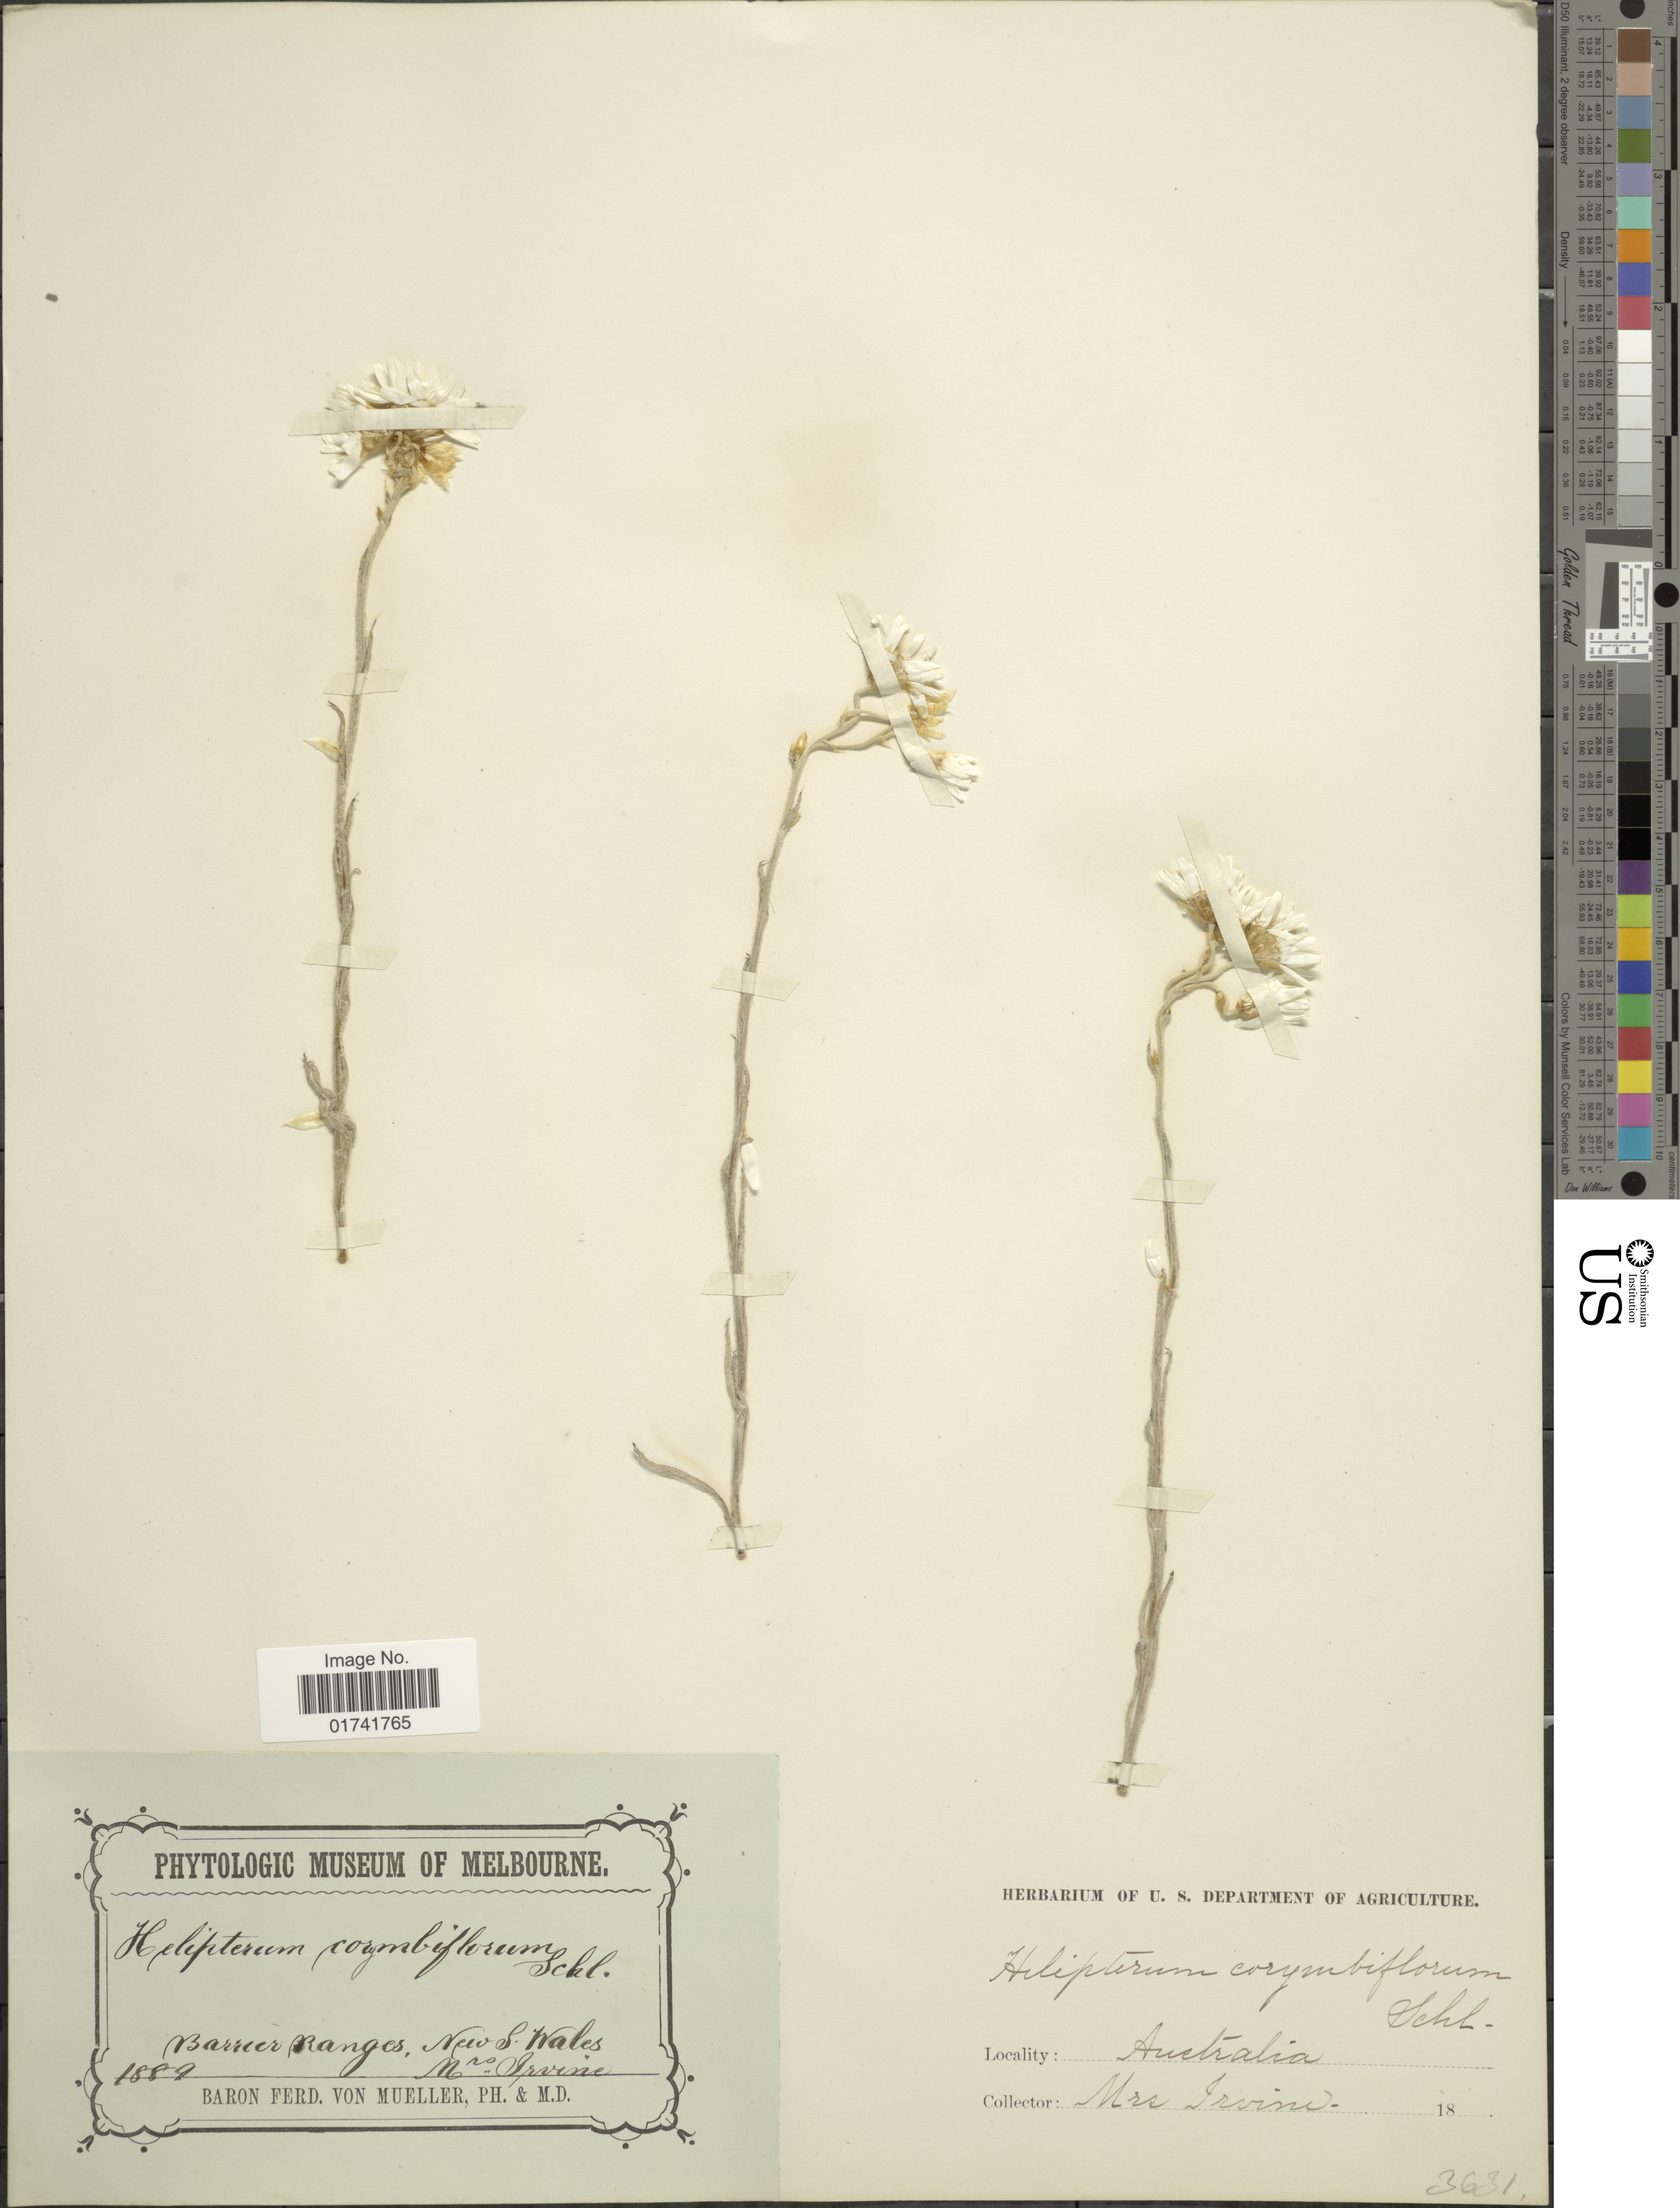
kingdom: Plantae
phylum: Tracheophyta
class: Magnoliopsida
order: Asterales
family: Asteraceae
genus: Rhodanthe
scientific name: Rhodanthe corymbiflora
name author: (Schltdl.) Paul G. Wilson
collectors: Irvine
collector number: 3631?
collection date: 1889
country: Australia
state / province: New South Wales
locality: Barrier Ranges.